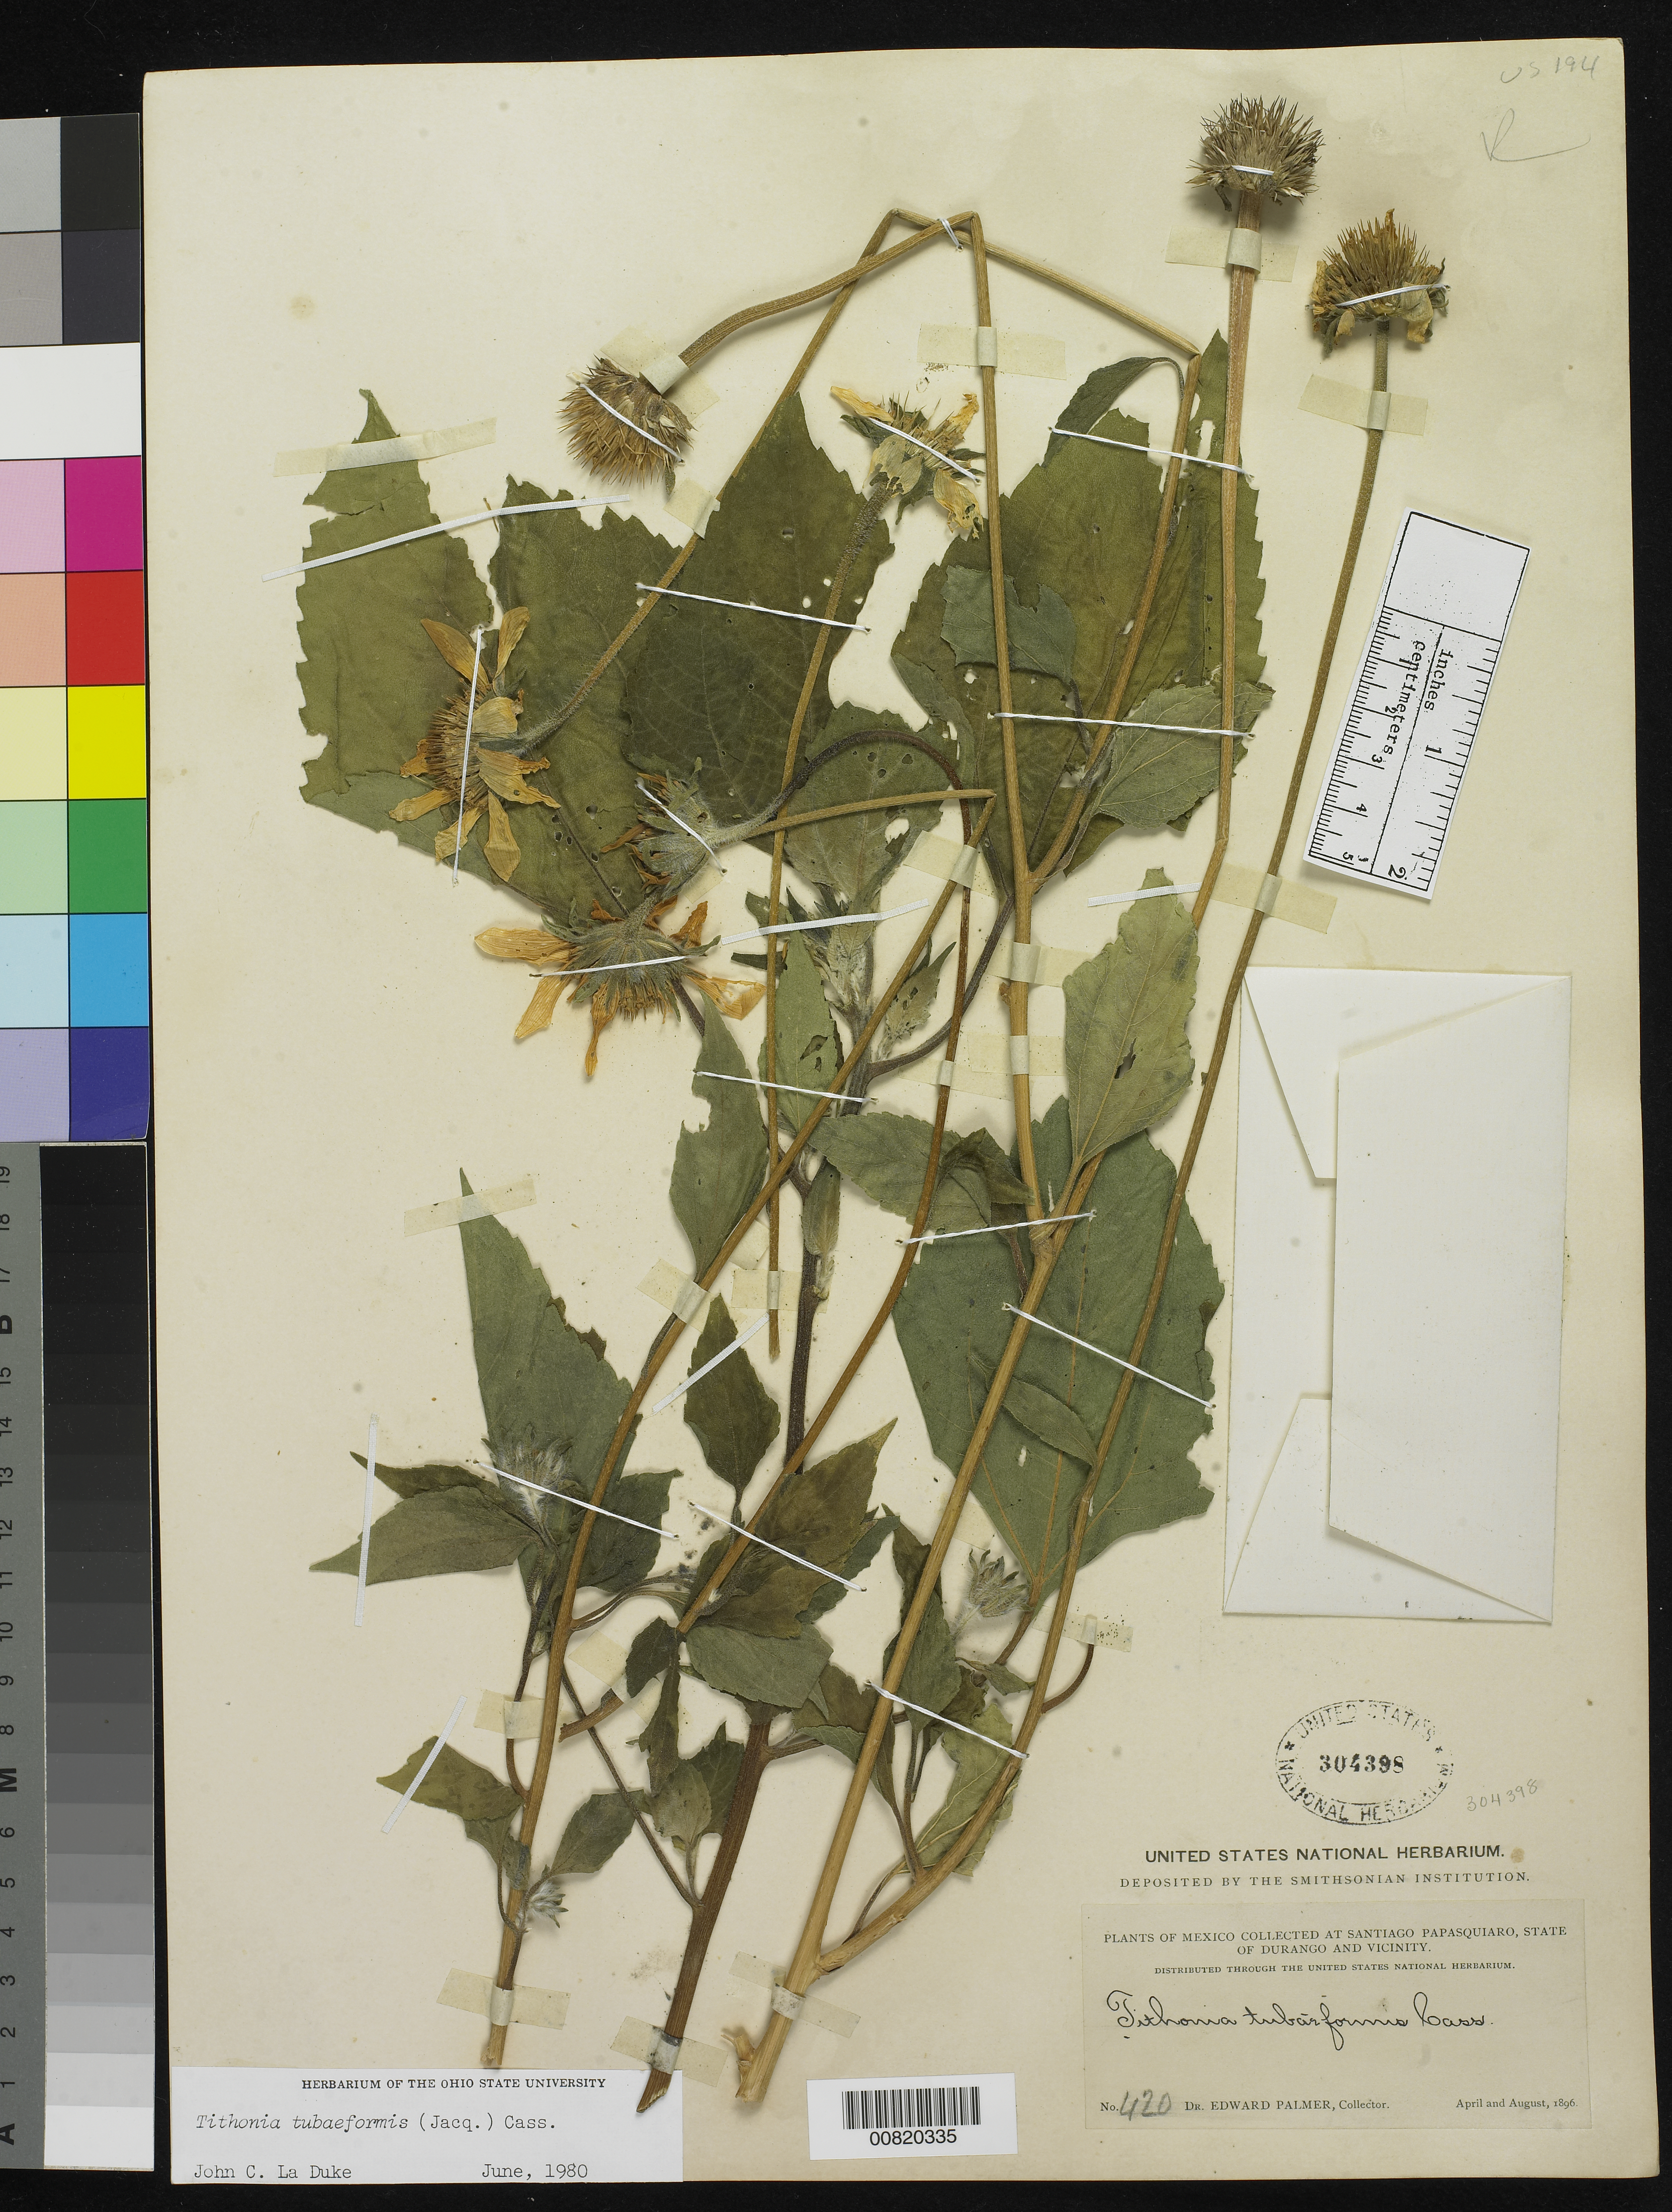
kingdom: Plantae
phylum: Tracheophyta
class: Magnoliopsida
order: Asterales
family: Asteraceae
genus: Tithonia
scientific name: Tithonia tubaeformis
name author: (Jacq.) Cass.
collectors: E. Palmer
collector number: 420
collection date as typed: Apr 1896 to -- Aug 1896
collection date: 1896-04/1896-08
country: Mexico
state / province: Durango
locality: Santiago Papasquiaro, Durango and vicinity.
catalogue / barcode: US 304398